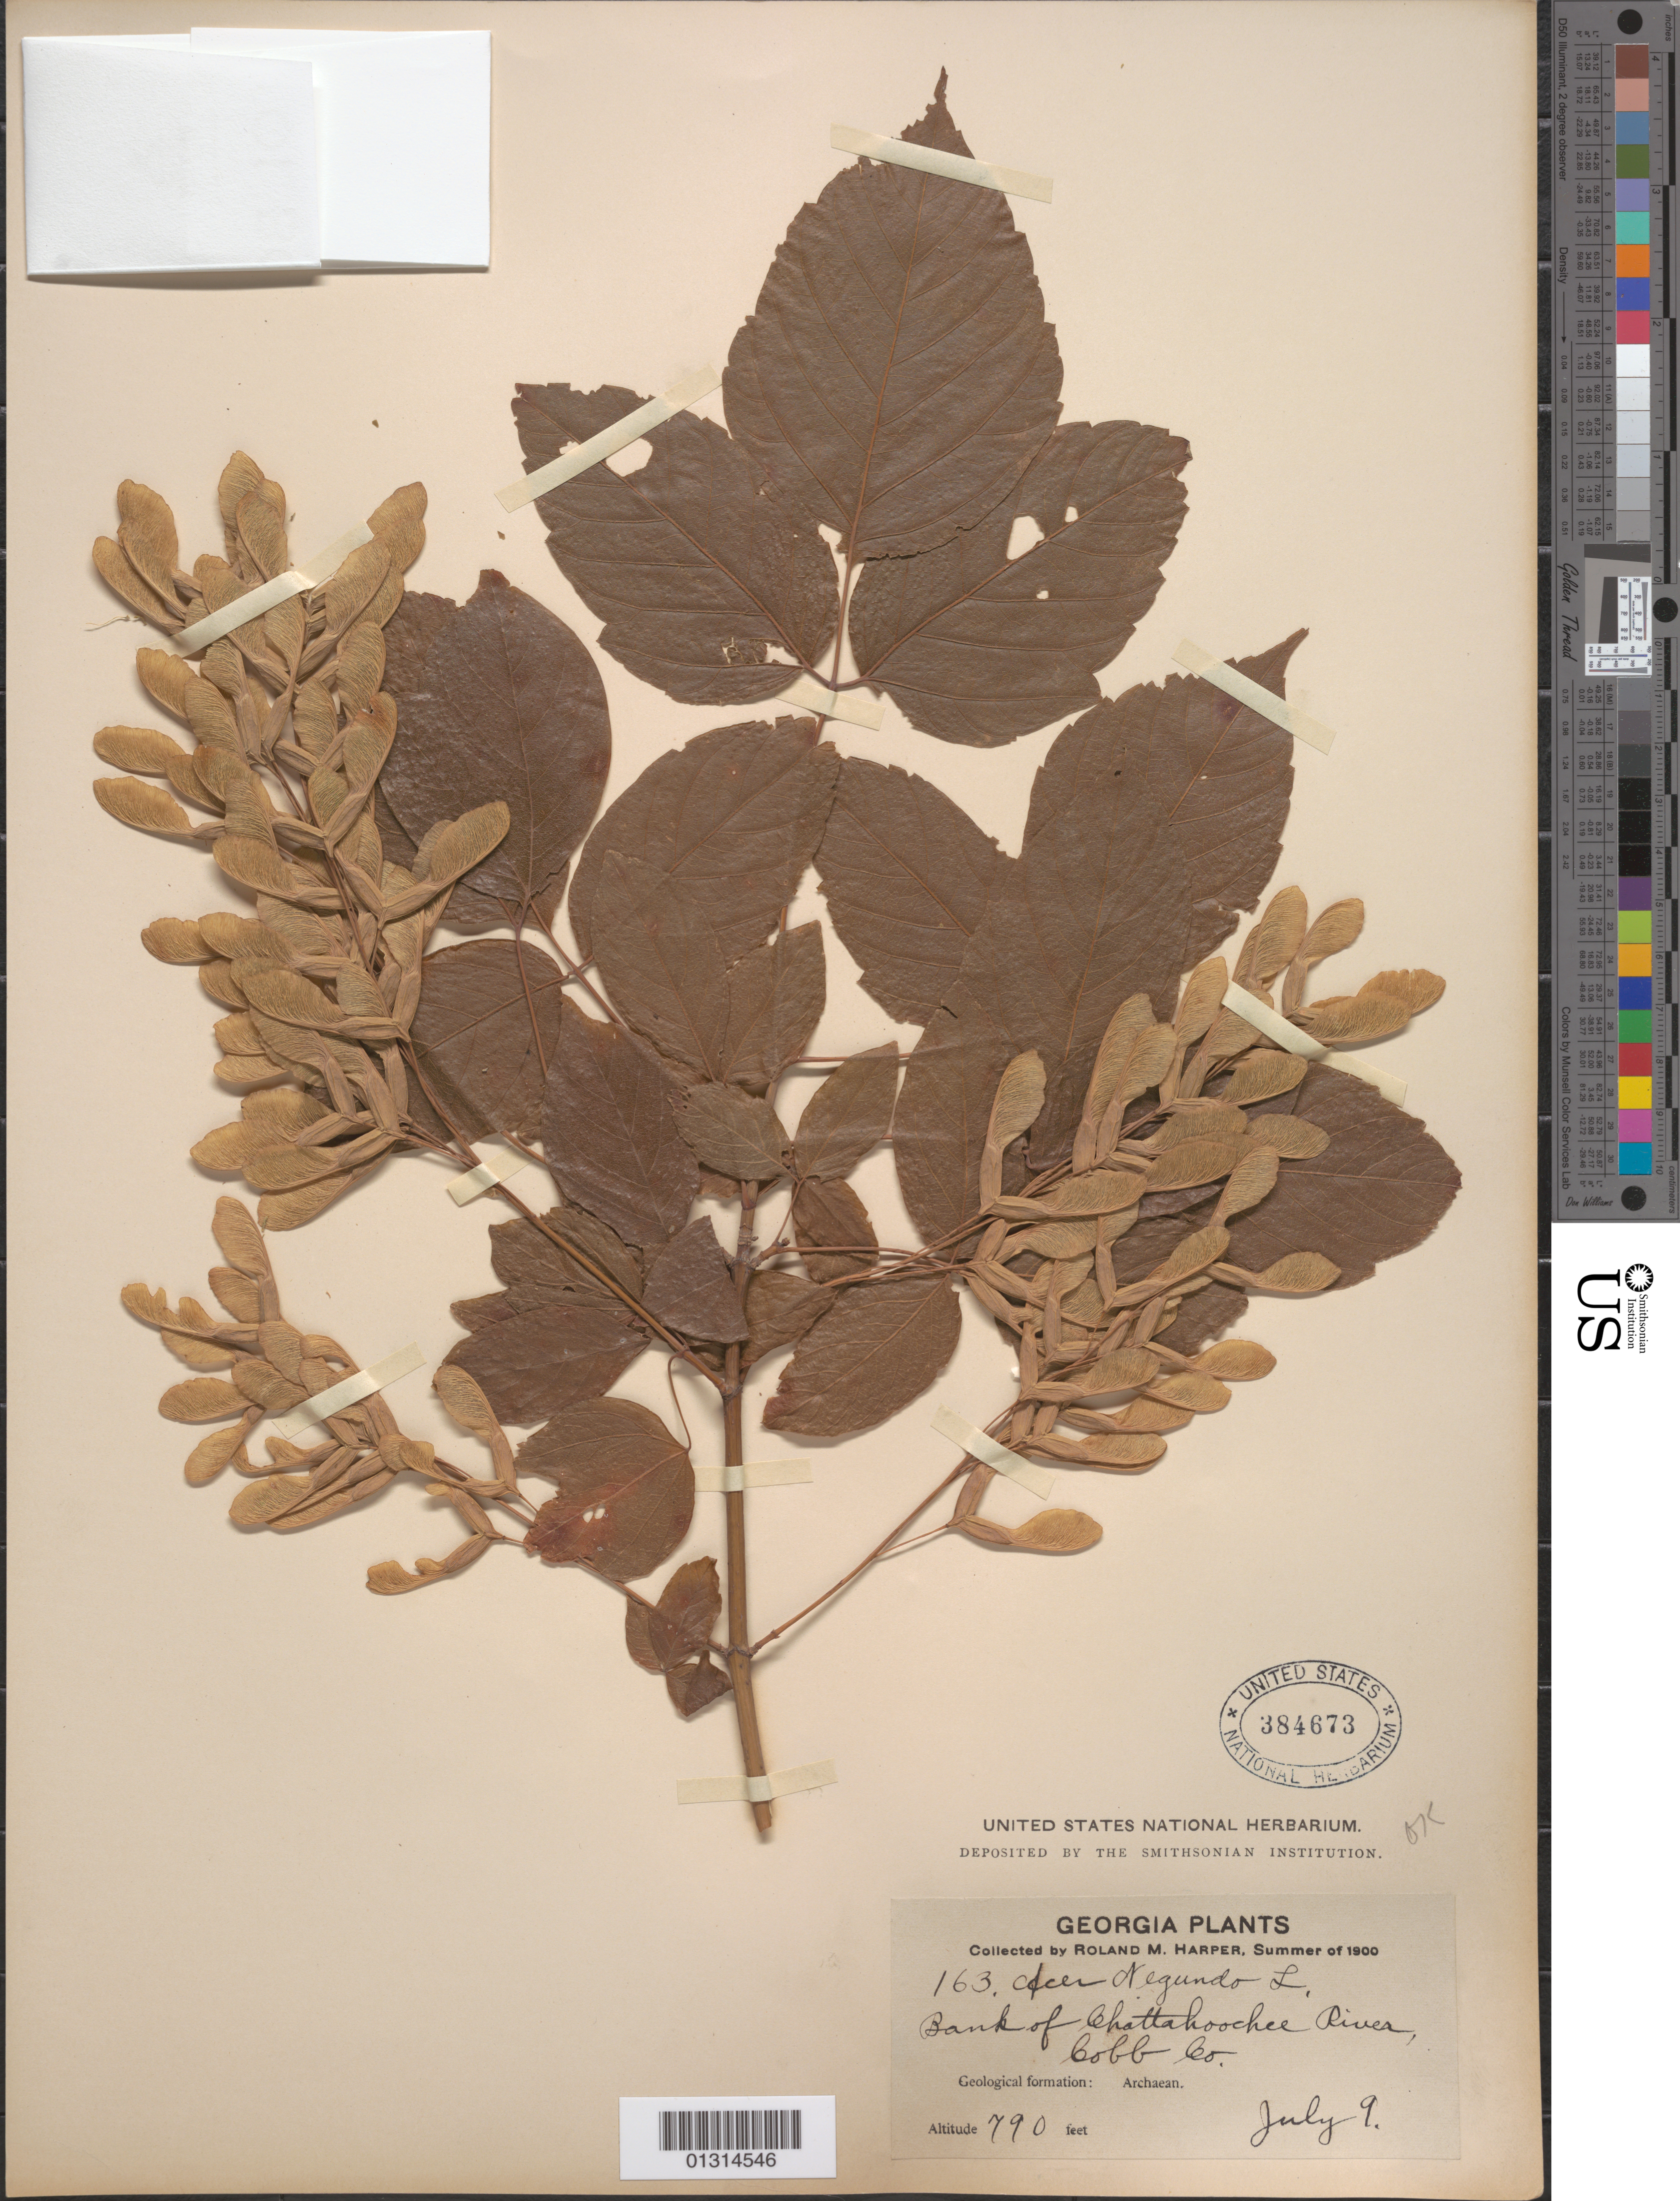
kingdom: Plantae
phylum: Tracheophyta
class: Magnoliopsida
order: Sapindales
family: Sapindaceae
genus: Acer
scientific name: Acer negundo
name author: L.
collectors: R. M. Harper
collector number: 790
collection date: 1900-07-09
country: United States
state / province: Georgia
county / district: Cobb County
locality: Cobb County, bank of Chattahoochee River.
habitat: Geologic formation: Archaean. Bank of river.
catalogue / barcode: US 384673